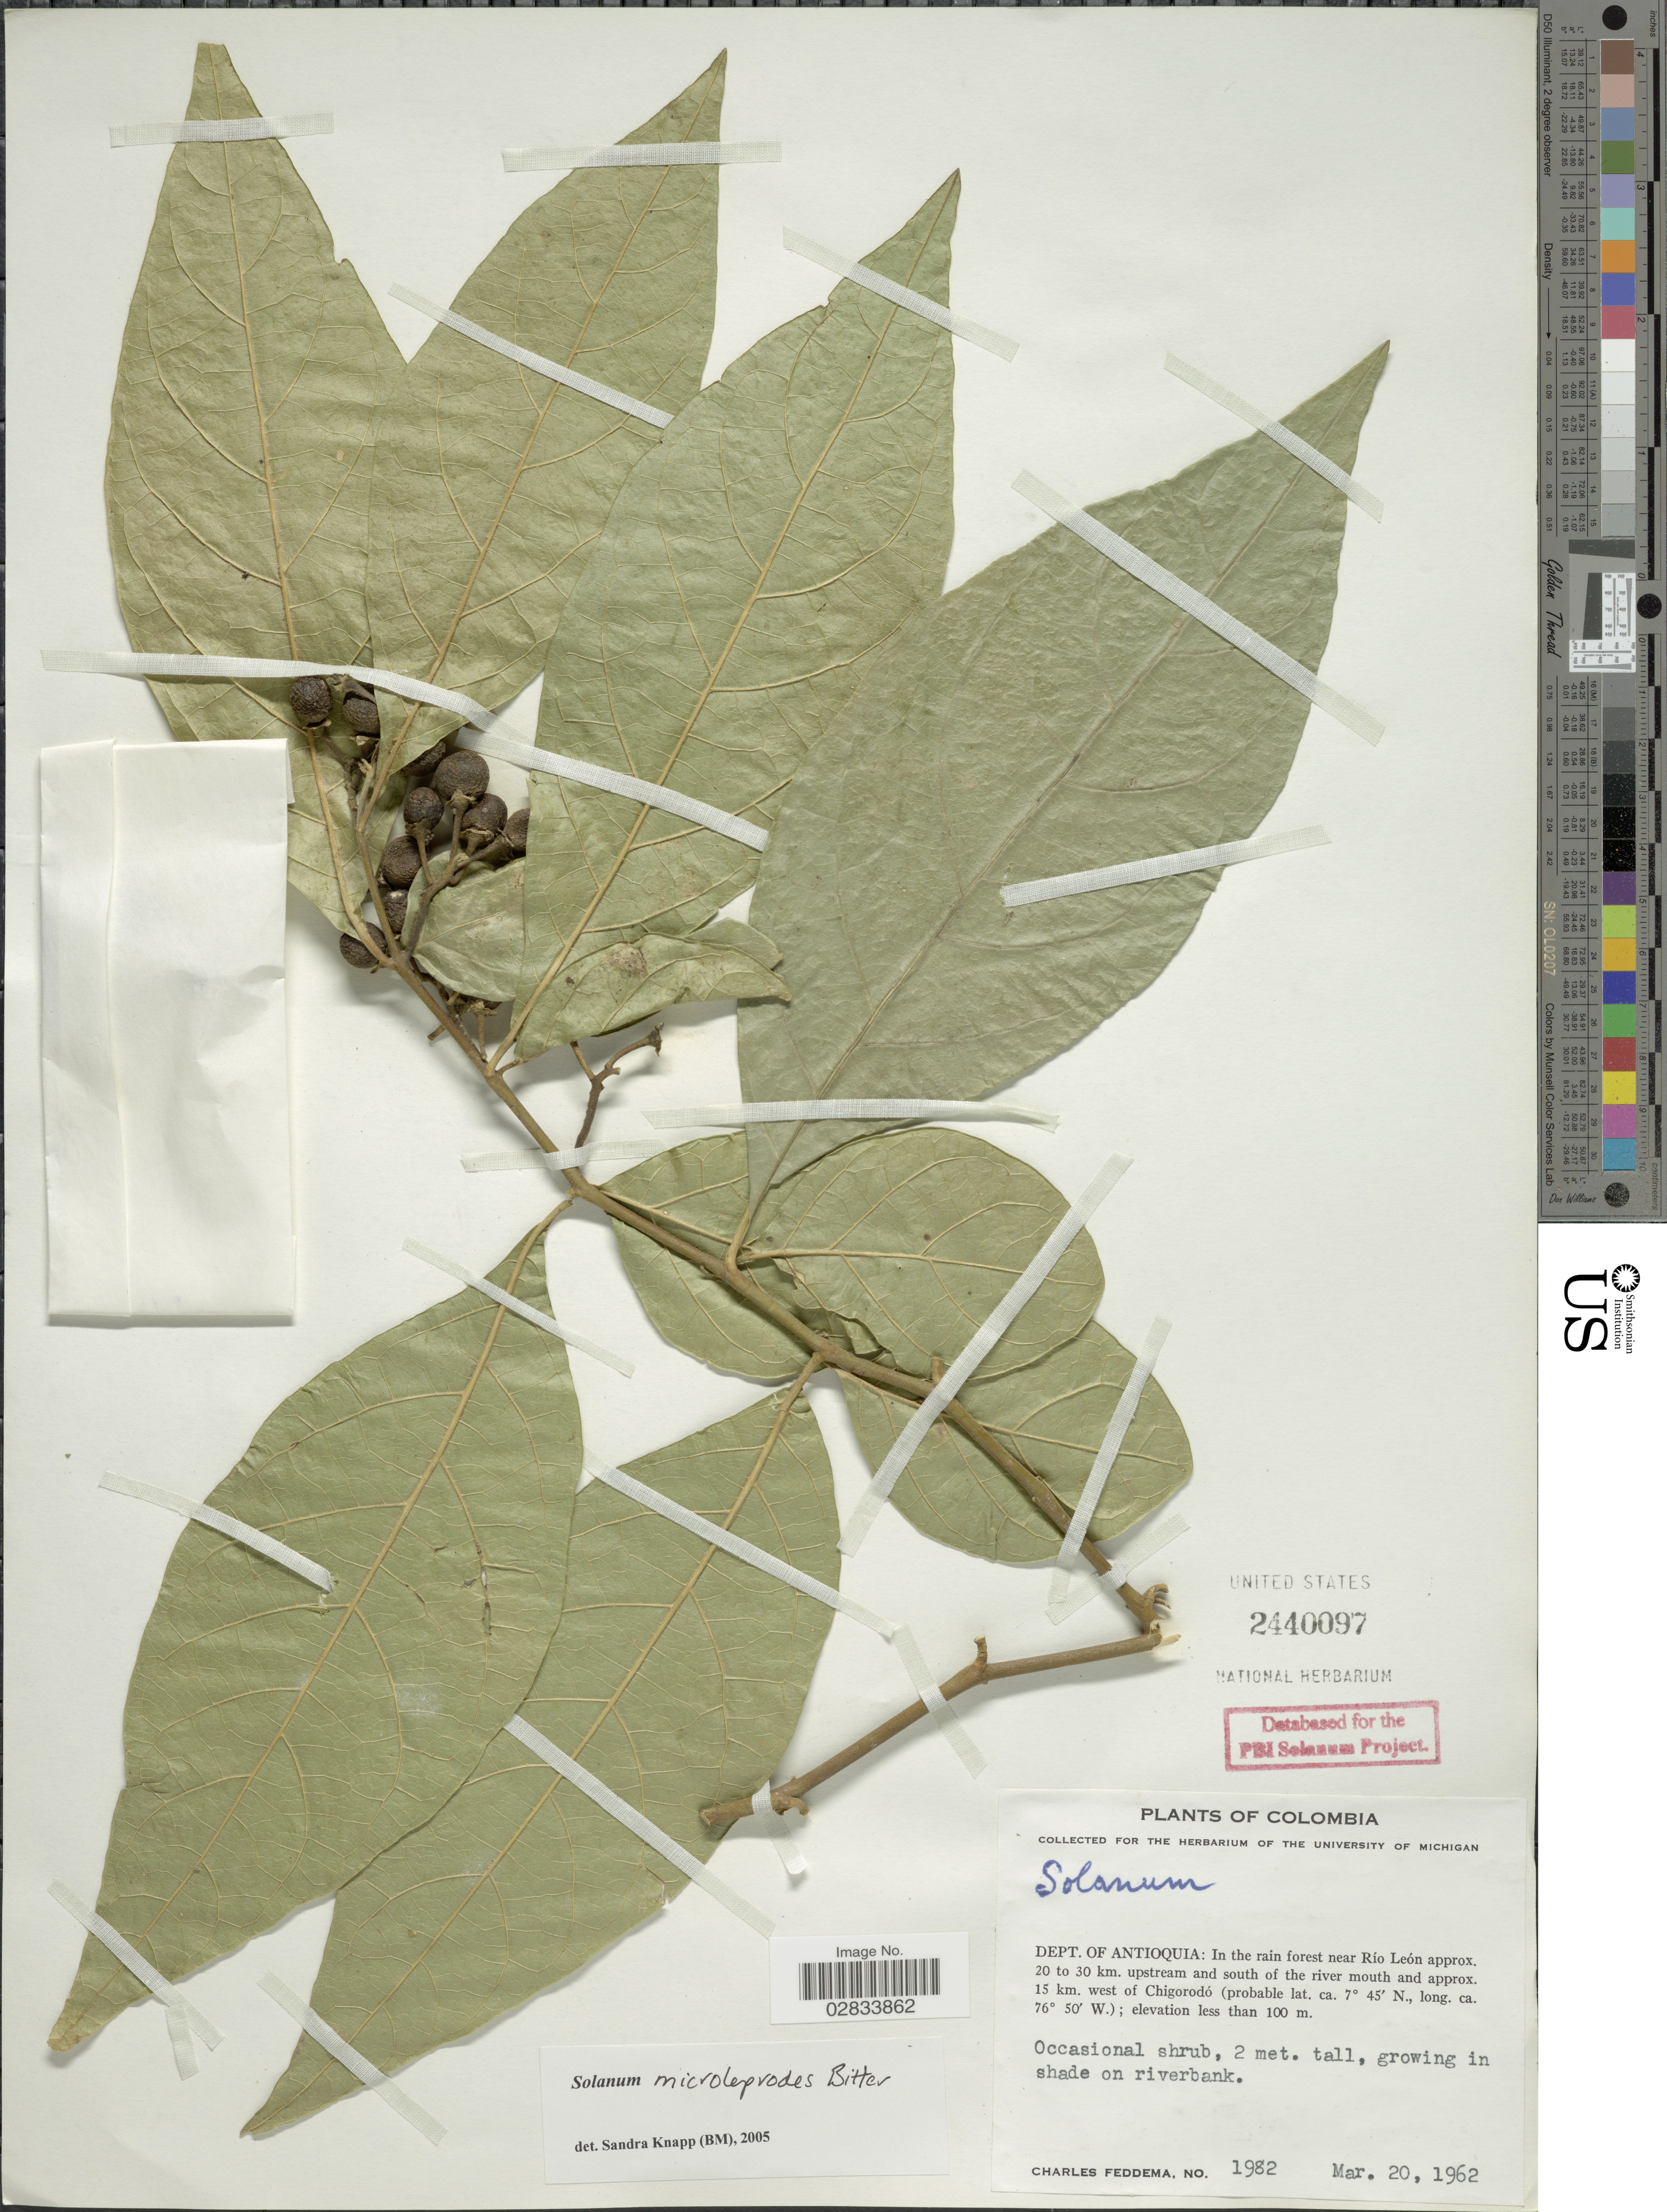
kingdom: Plantae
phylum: Tracheophyta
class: Magnoliopsida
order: Solanales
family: Solanaceae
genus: Solanum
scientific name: Solanum microleprodes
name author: Bitter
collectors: C. Feddema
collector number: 1982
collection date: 1962-03-20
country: Colombia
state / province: Antioquia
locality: Dept. of Antioquia: In the rain forest near Río León approx. 20 to 30 km. upstream and south of the river mouth and approx. 15 km. west of Chigorodó.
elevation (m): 100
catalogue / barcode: US 2440097